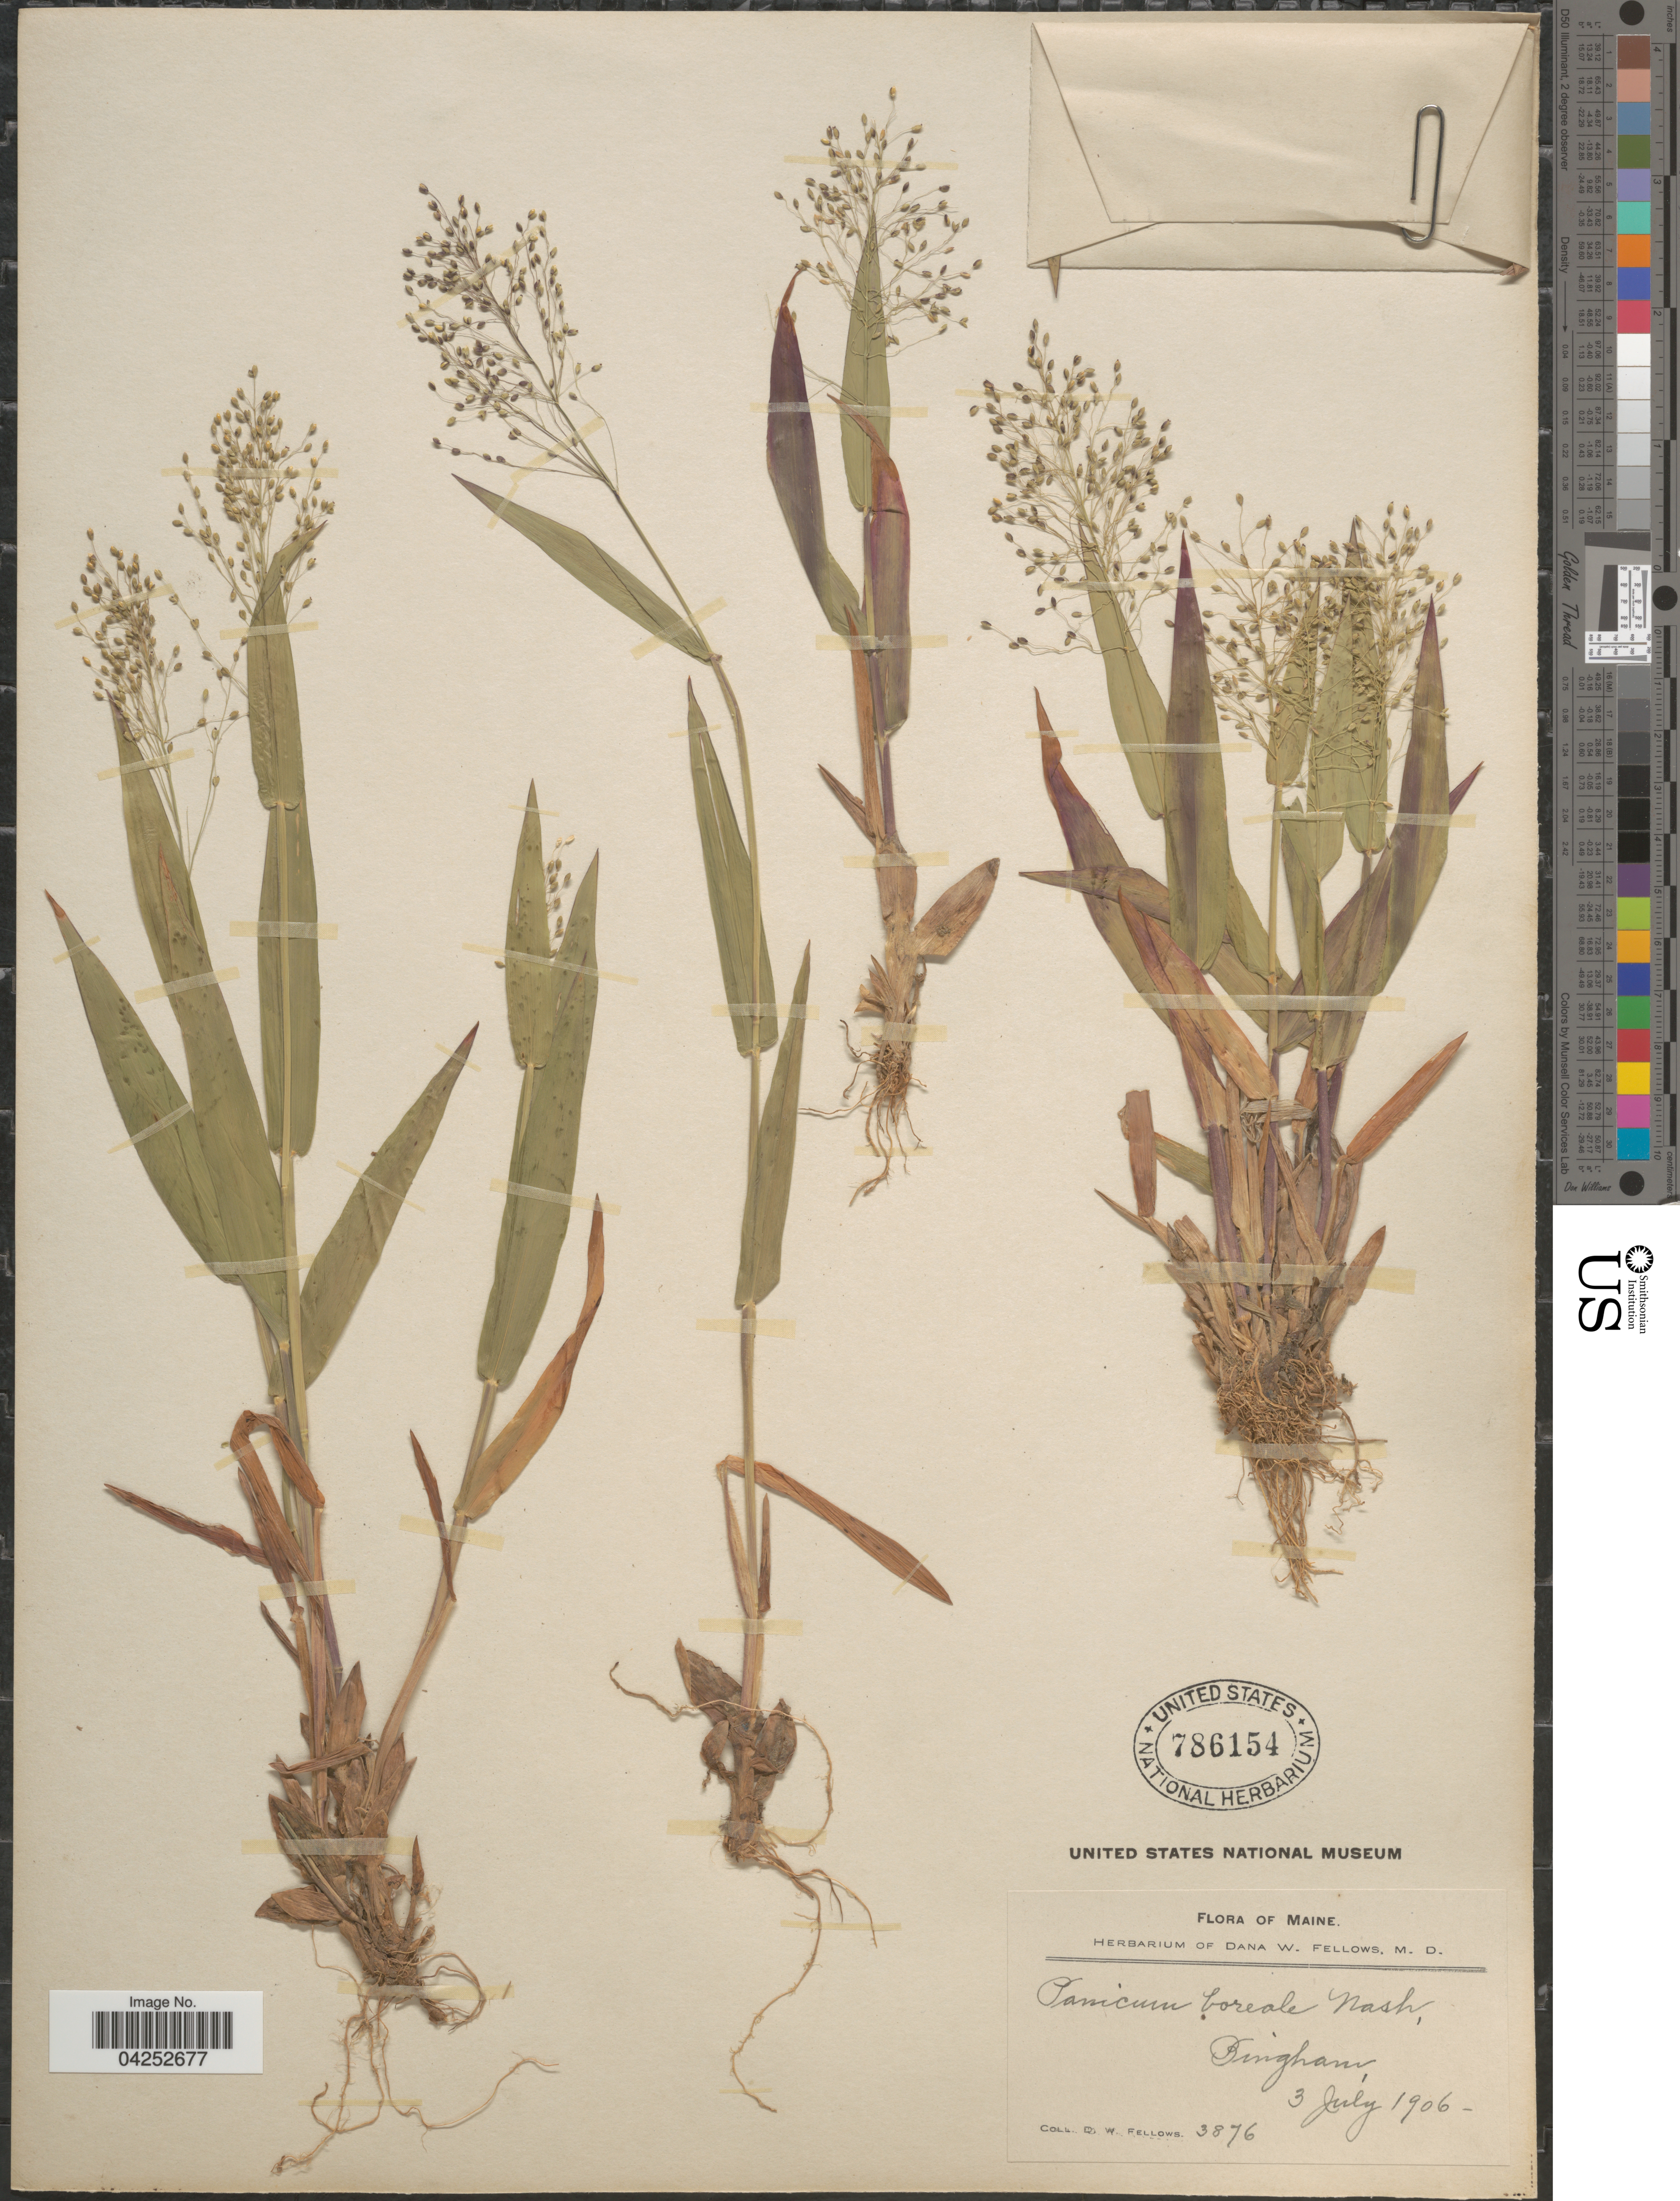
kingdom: Plantae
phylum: Tracheophyta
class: Liliopsida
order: Poales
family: Poaceae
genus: Dichanthelium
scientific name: Dichanthelium boreale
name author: (Nash) Freckmann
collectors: D. W. Fellows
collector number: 3876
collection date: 1906-07-03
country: United States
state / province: Maine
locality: Bingham.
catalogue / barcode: US 786154